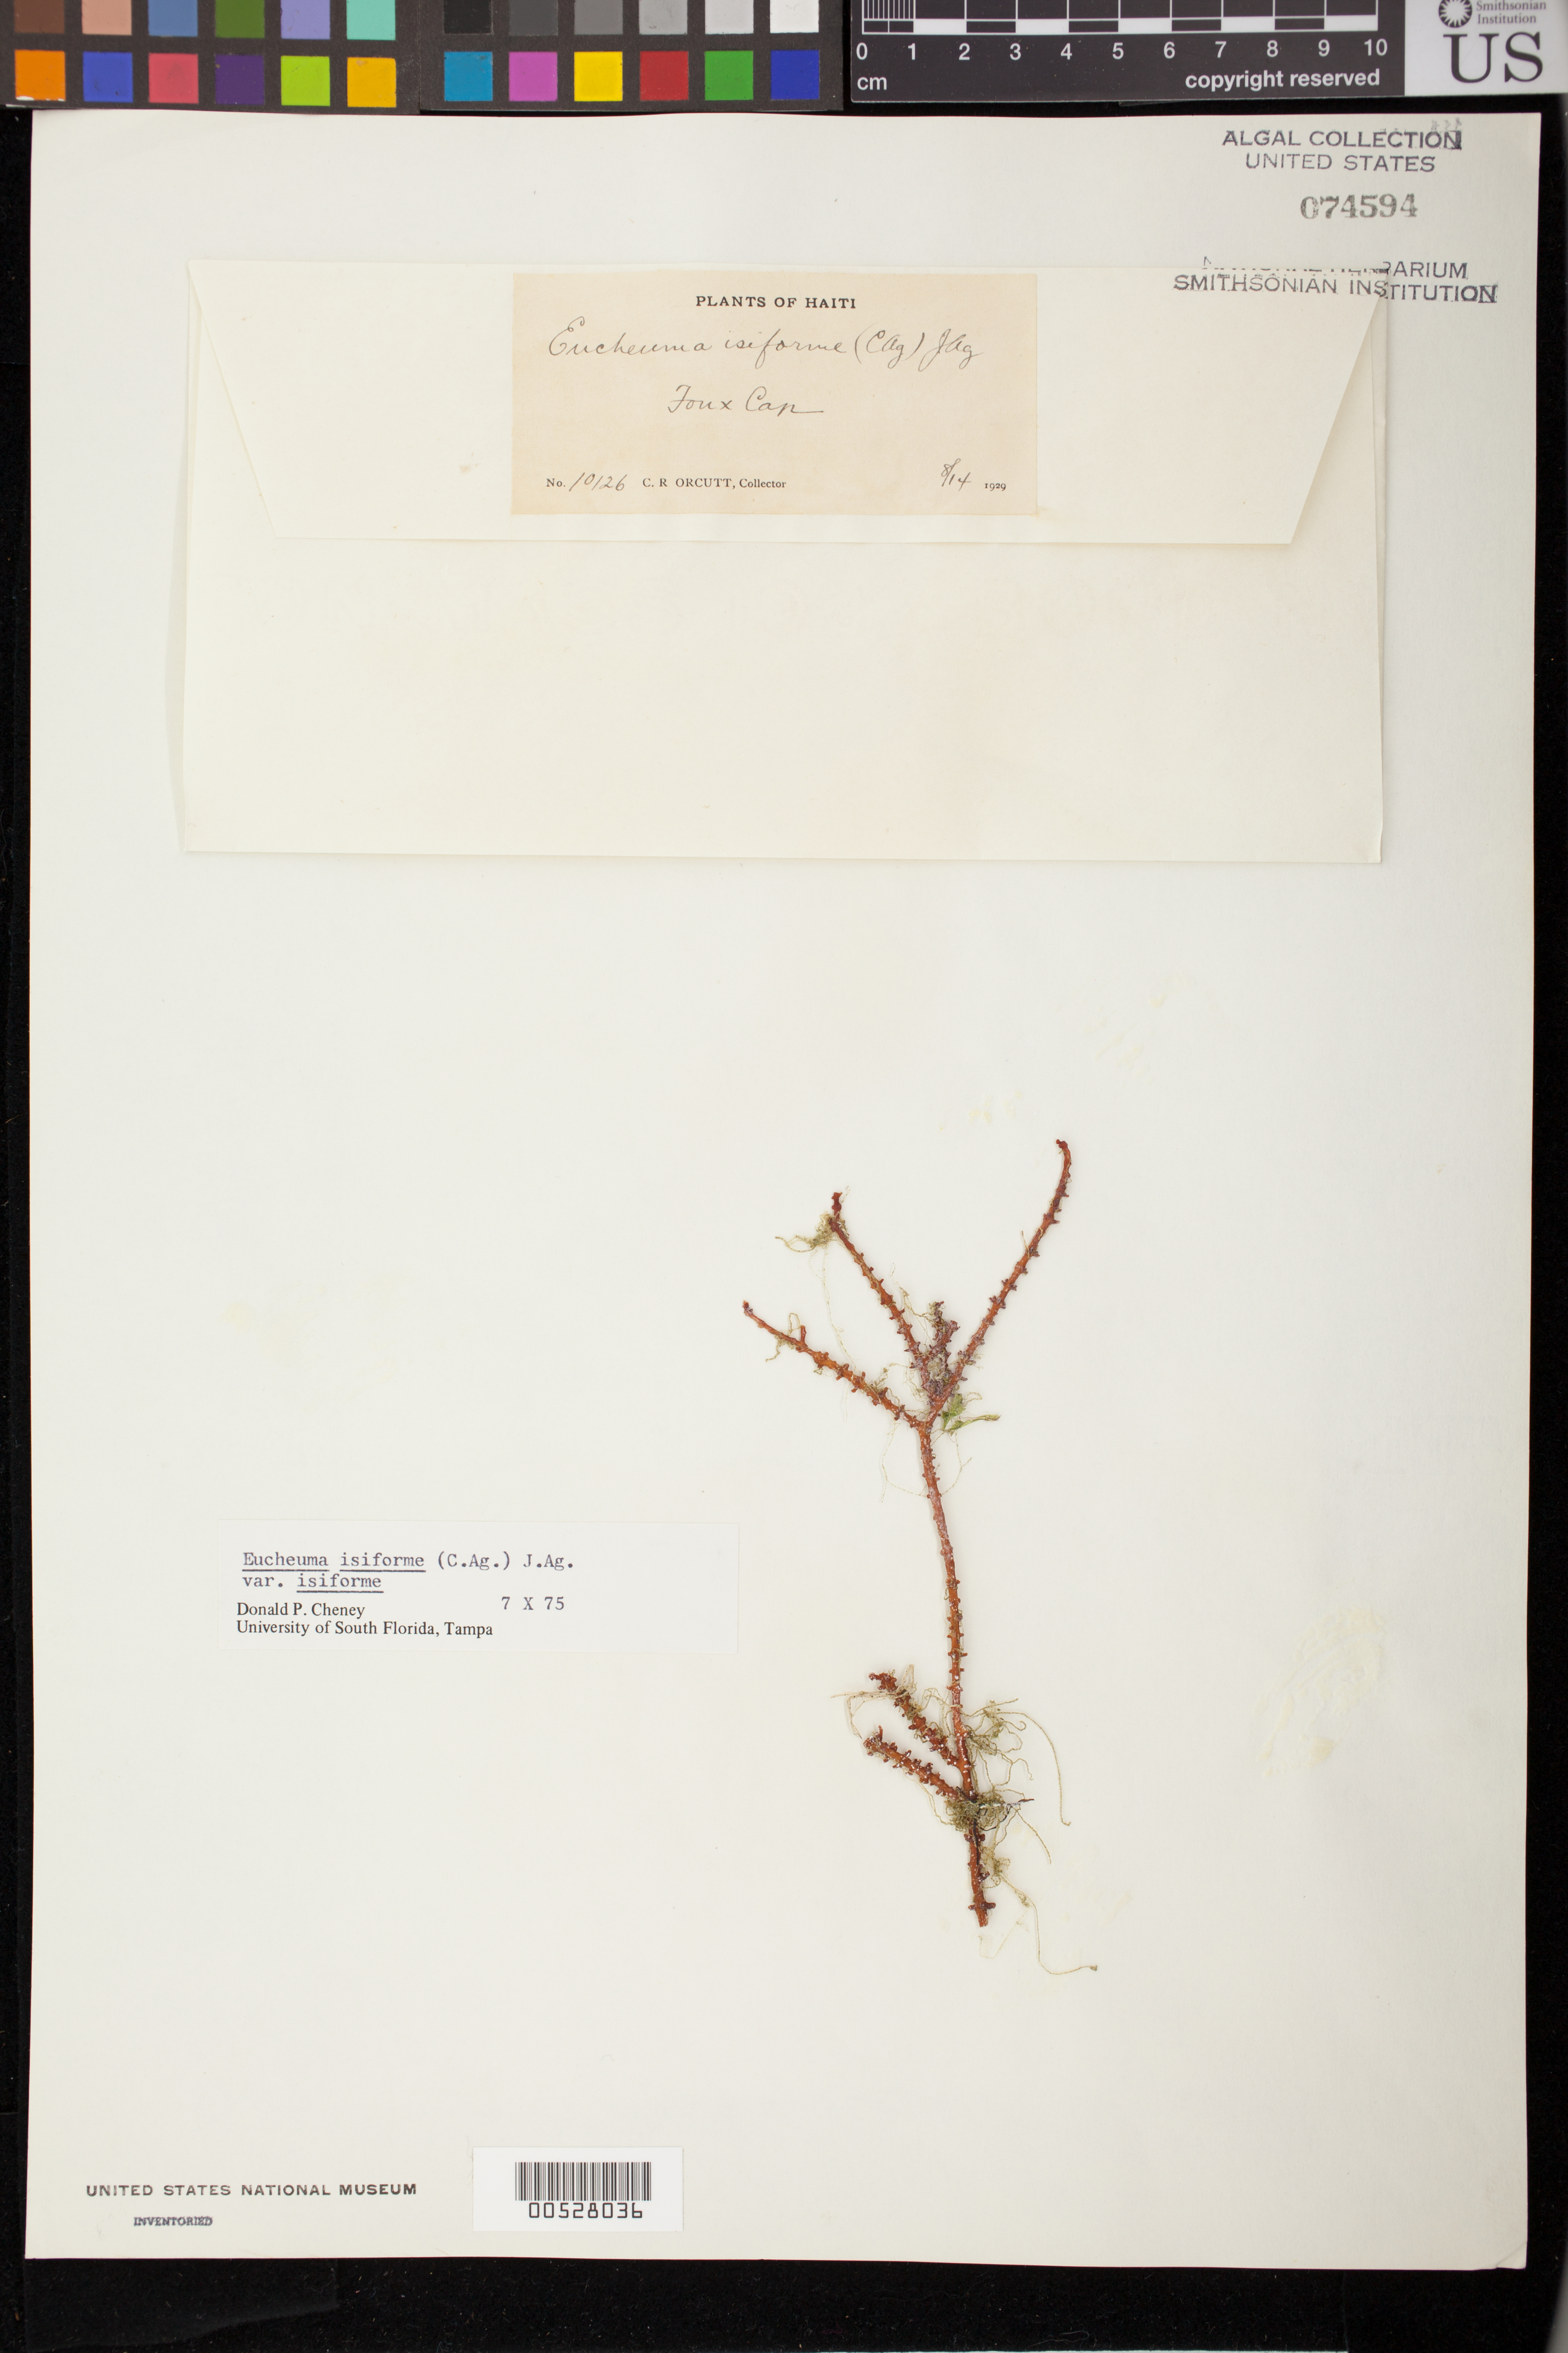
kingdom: Plantae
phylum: Rhodophyta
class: Florideophyceae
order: Gigartinales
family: Solieriaceae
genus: Eucheumatopsis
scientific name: Eucheumatopsis isiformis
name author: (C. Agardh) M.L. Núñez-Resendiz et al.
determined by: Algae name updating Project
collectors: C. R. Orcutt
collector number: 10126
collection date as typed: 14 Aug 1929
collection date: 1929-08-14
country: Haiti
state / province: Nord-Óuest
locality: Pointe du cheval blanc (foux cap)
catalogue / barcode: US 74594